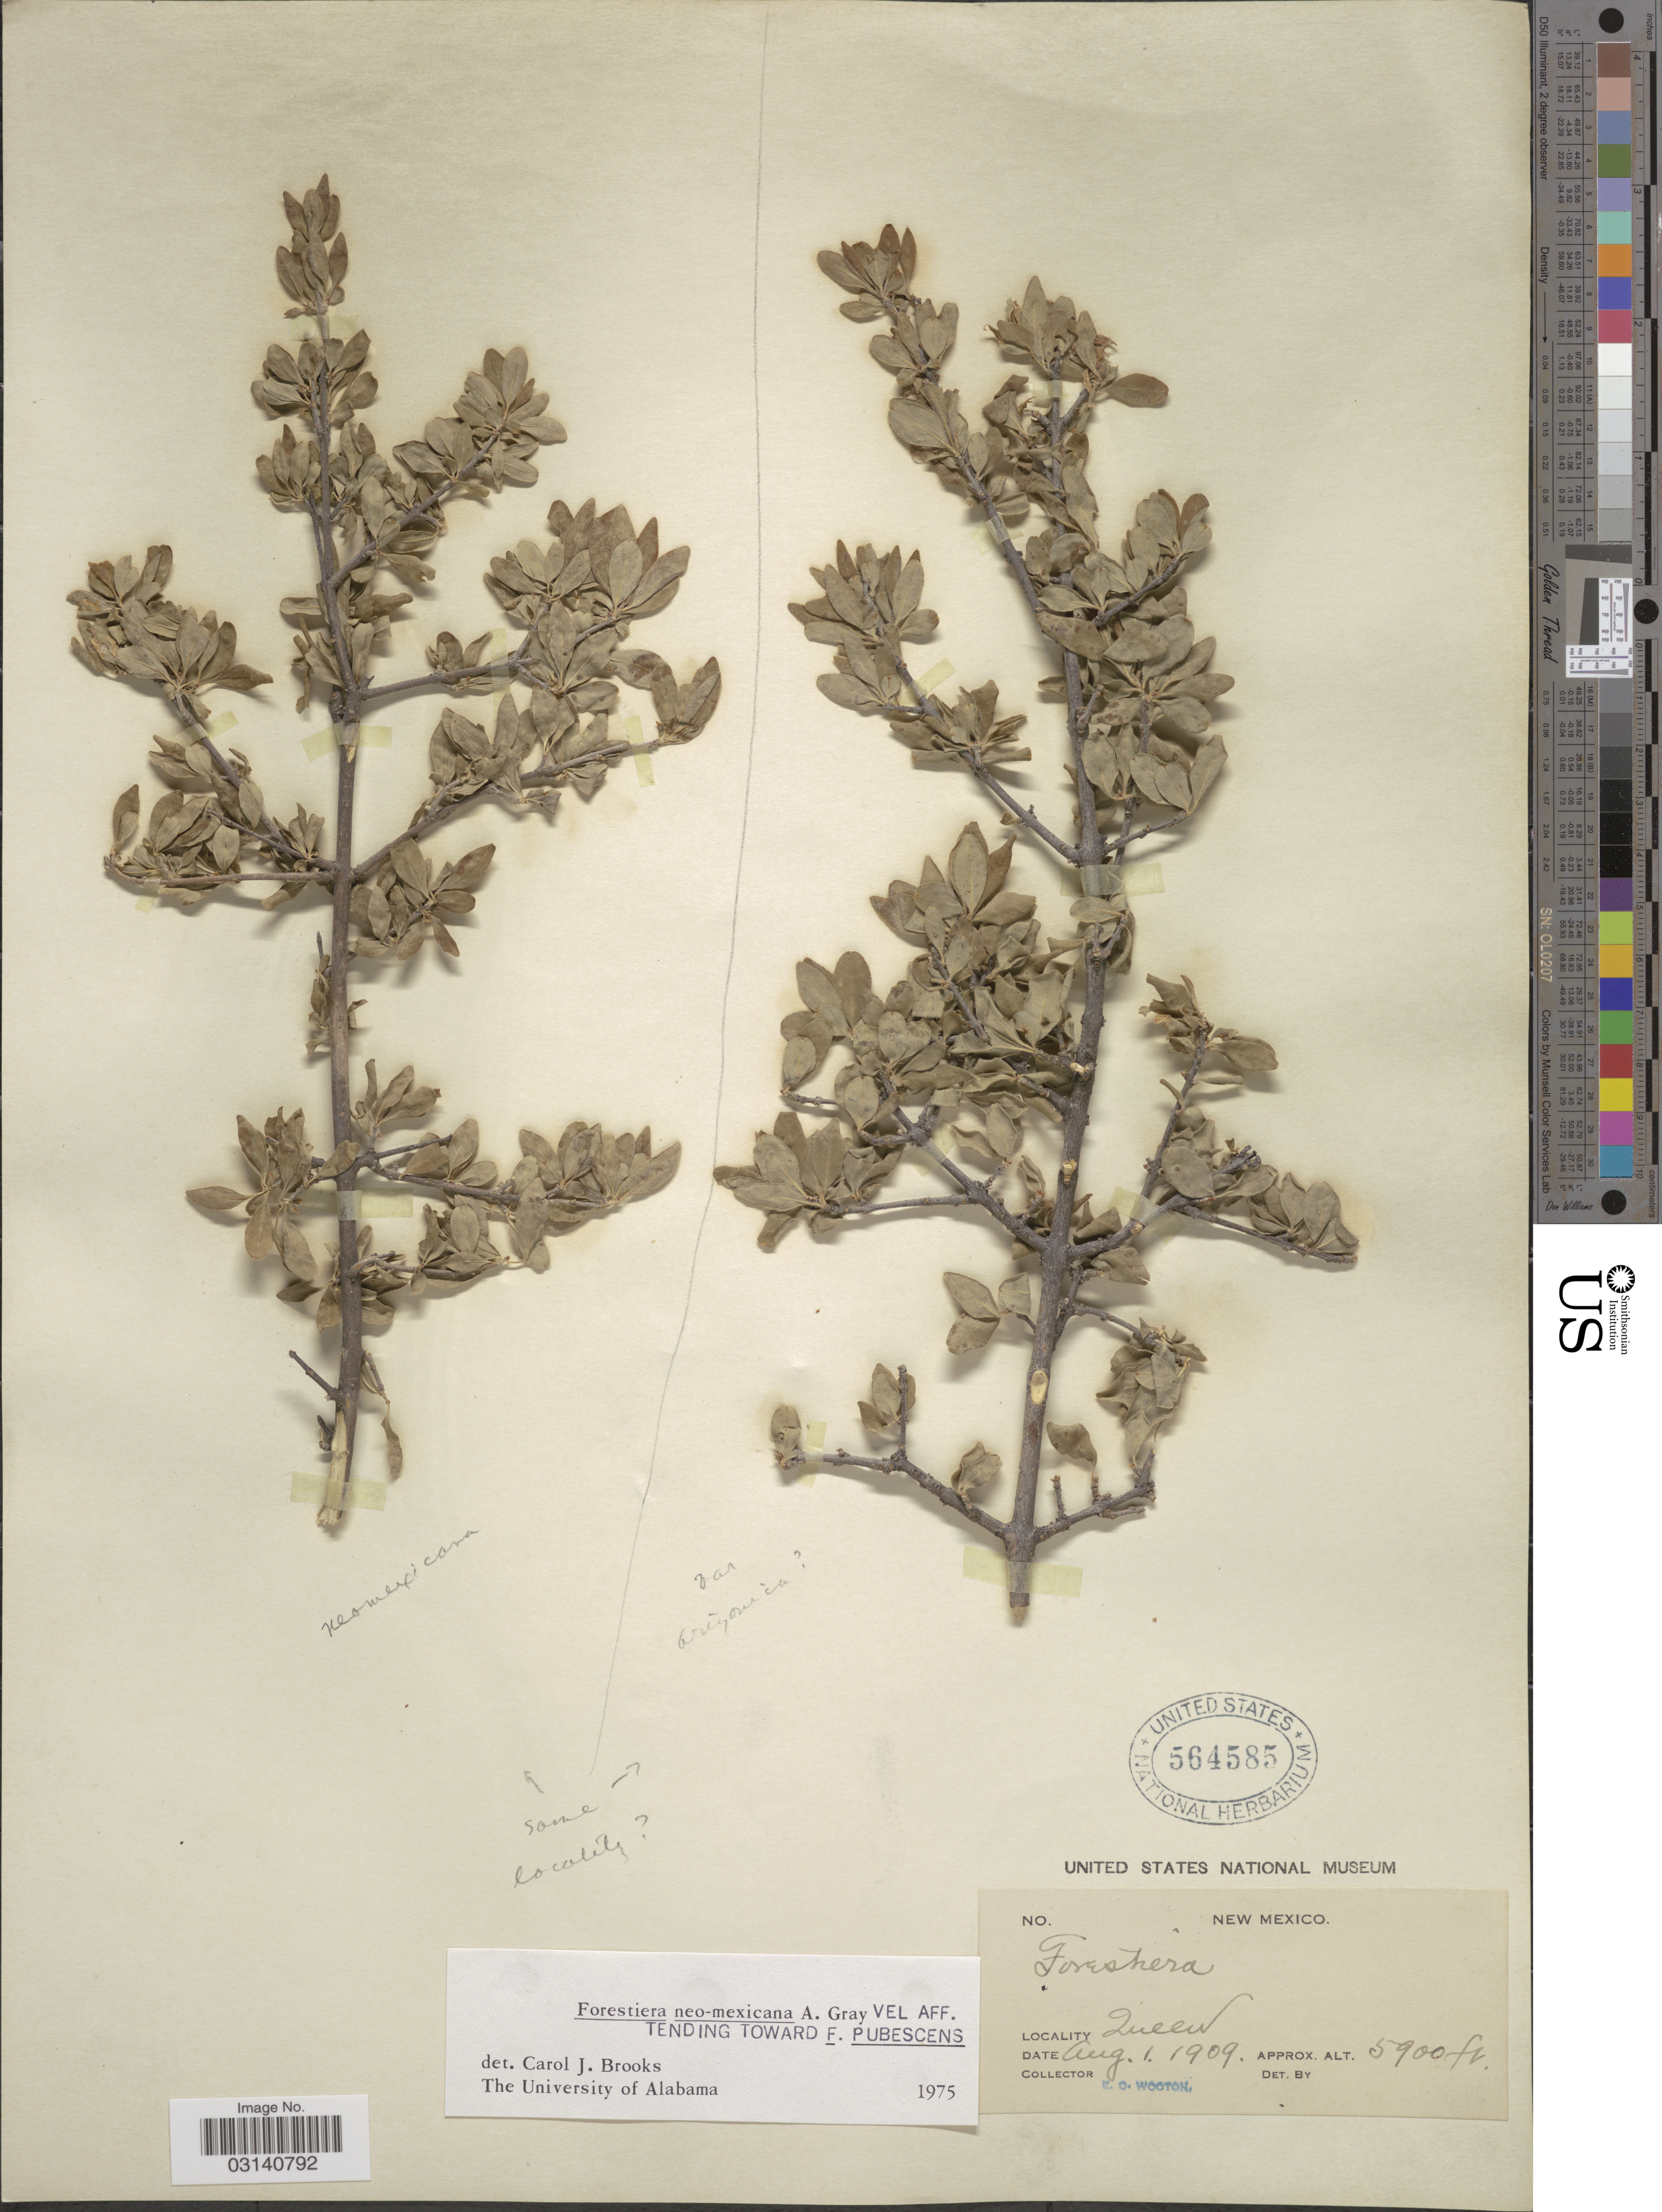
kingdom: Plantae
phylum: Tracheophyta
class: Magnoliopsida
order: Lamiales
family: Oleaceae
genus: Forestiera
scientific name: Forestiera neomexicana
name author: A. Gray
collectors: E. O. Wooton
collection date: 1909-08-01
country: United States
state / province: New Mexico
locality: Queen.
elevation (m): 1798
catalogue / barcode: US 564585